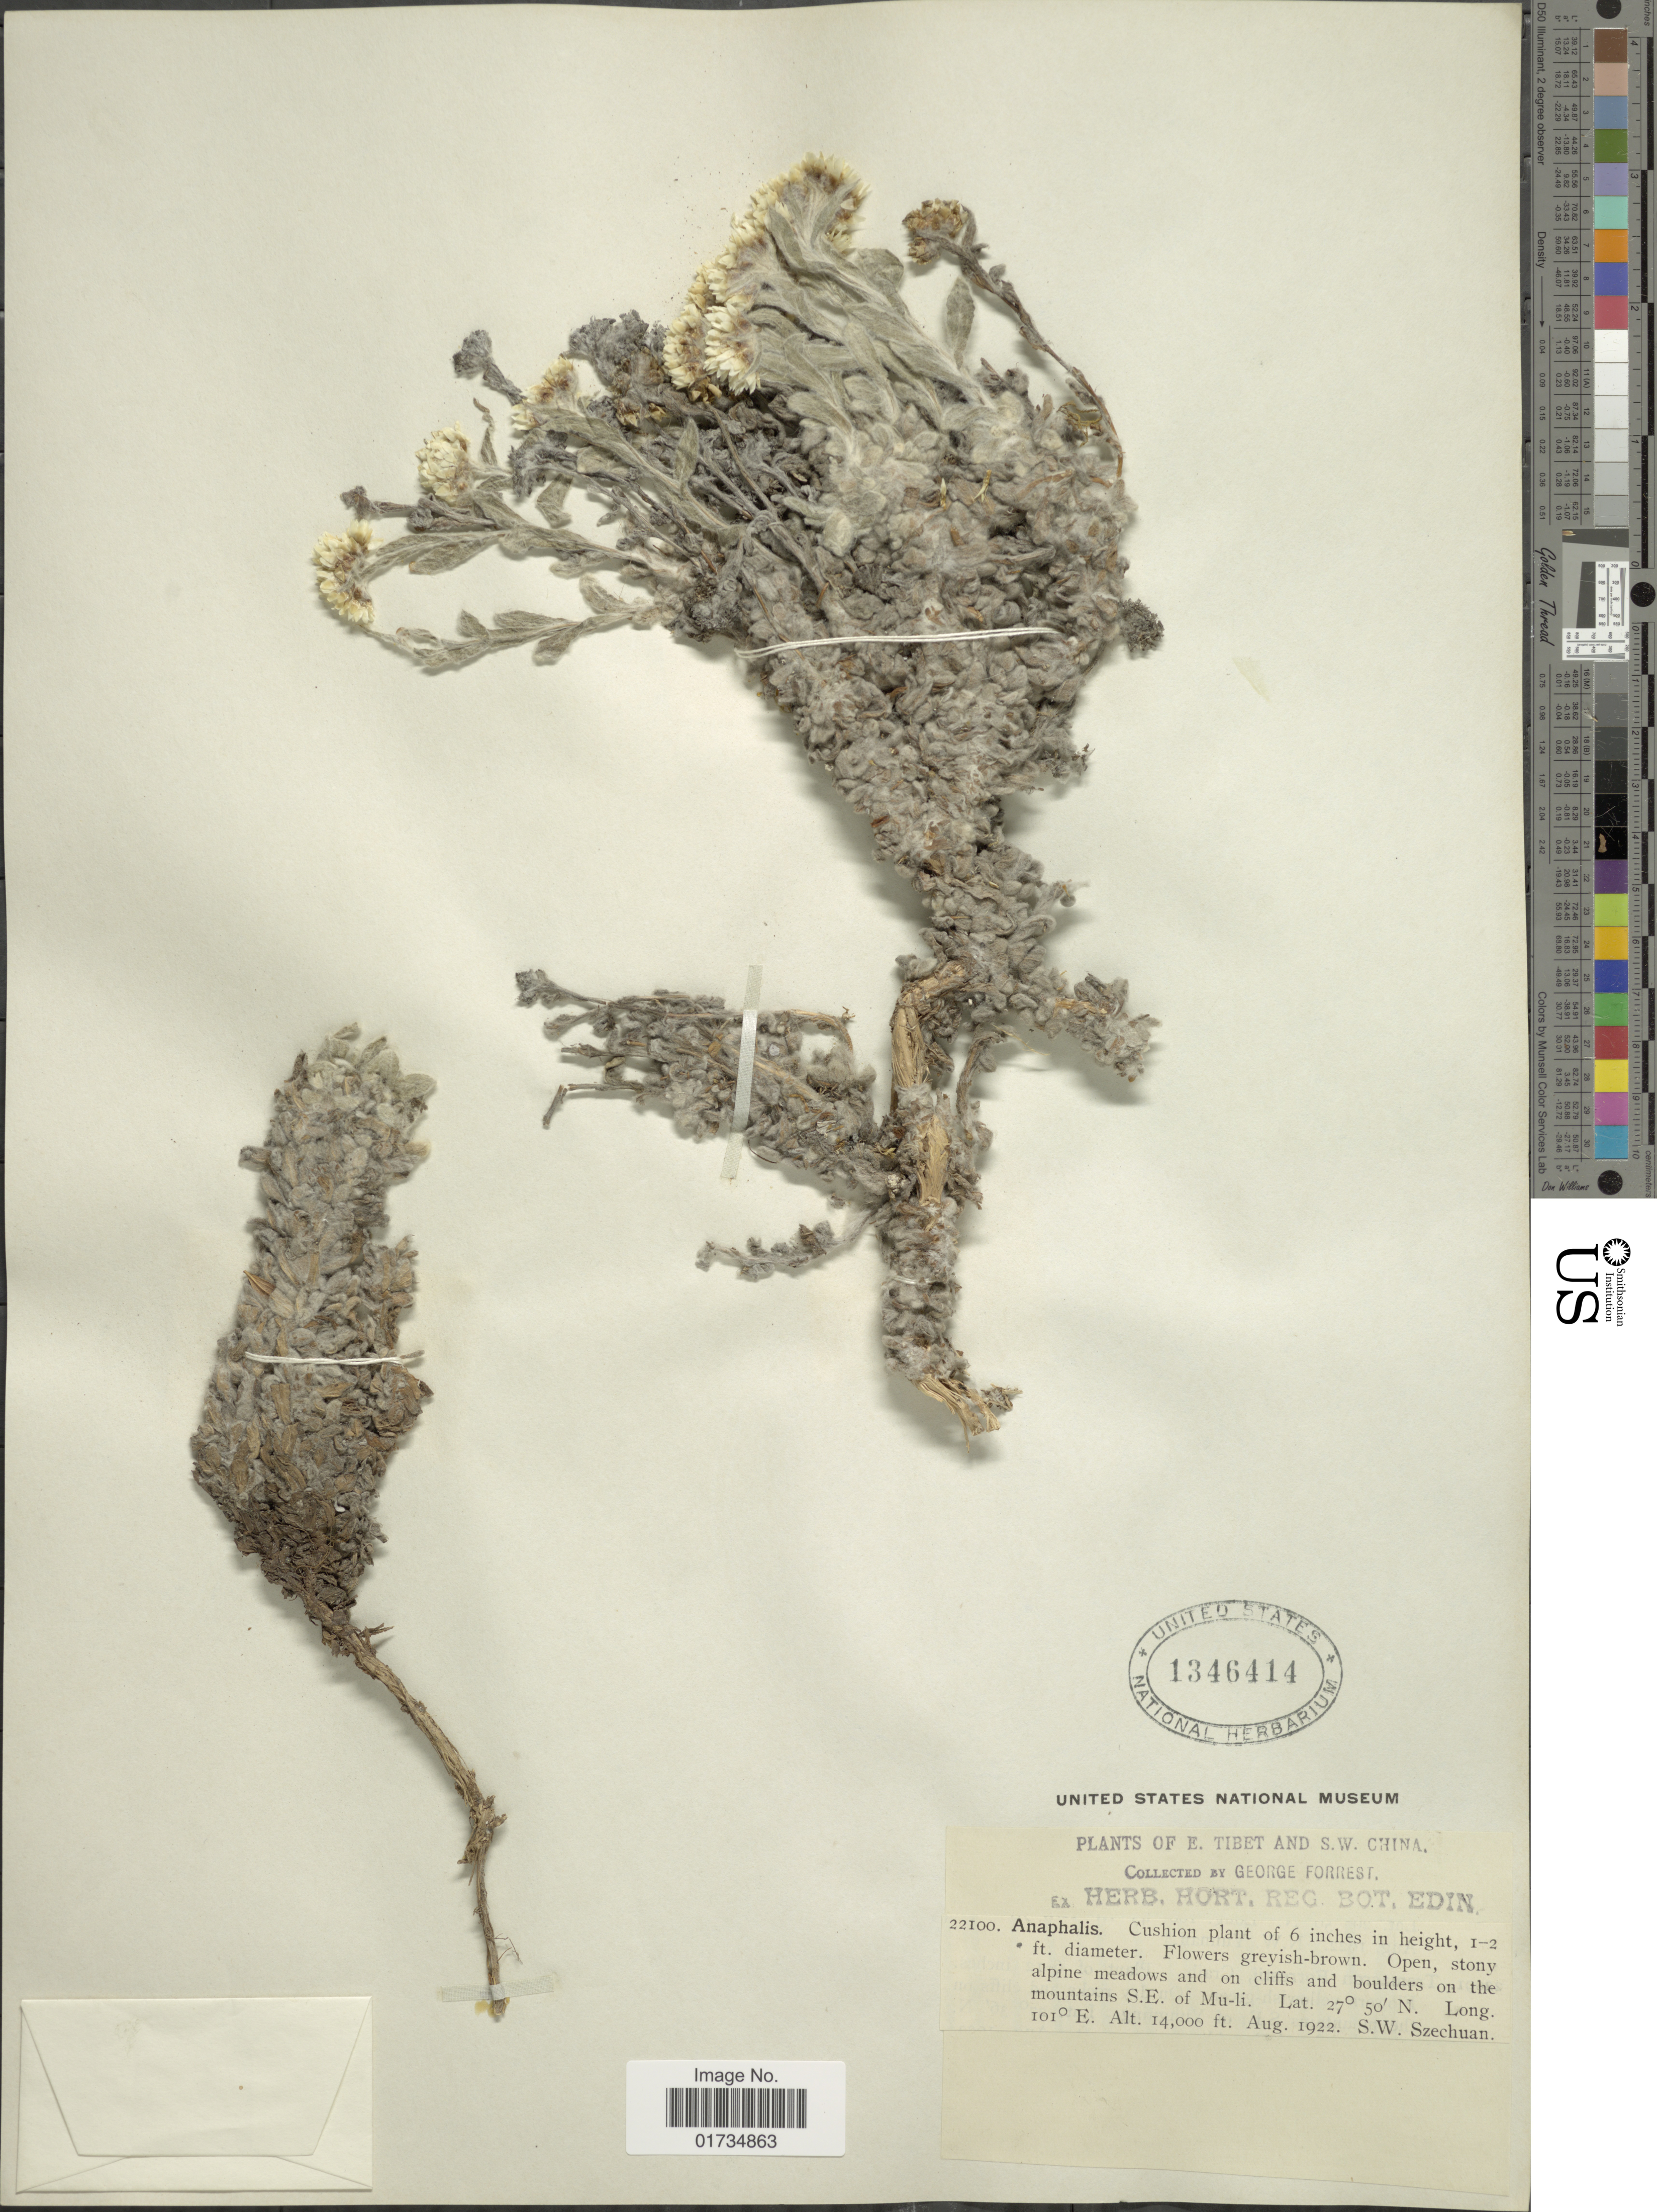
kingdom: Plantae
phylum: Tracheophyta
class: Magnoliopsida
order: Asterales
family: Asteraceae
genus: Anaphalis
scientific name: Anaphalis rhododactyla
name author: W.W. Sm.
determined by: Chen, Y. S.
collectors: G. Forrest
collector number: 22100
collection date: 1922-08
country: China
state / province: Sichuan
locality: Open, stony alpine meadows and on cliffs and boulders on the mountains S. E. of Mu-li. S. W. Szechuan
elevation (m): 4267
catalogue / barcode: US 1346414